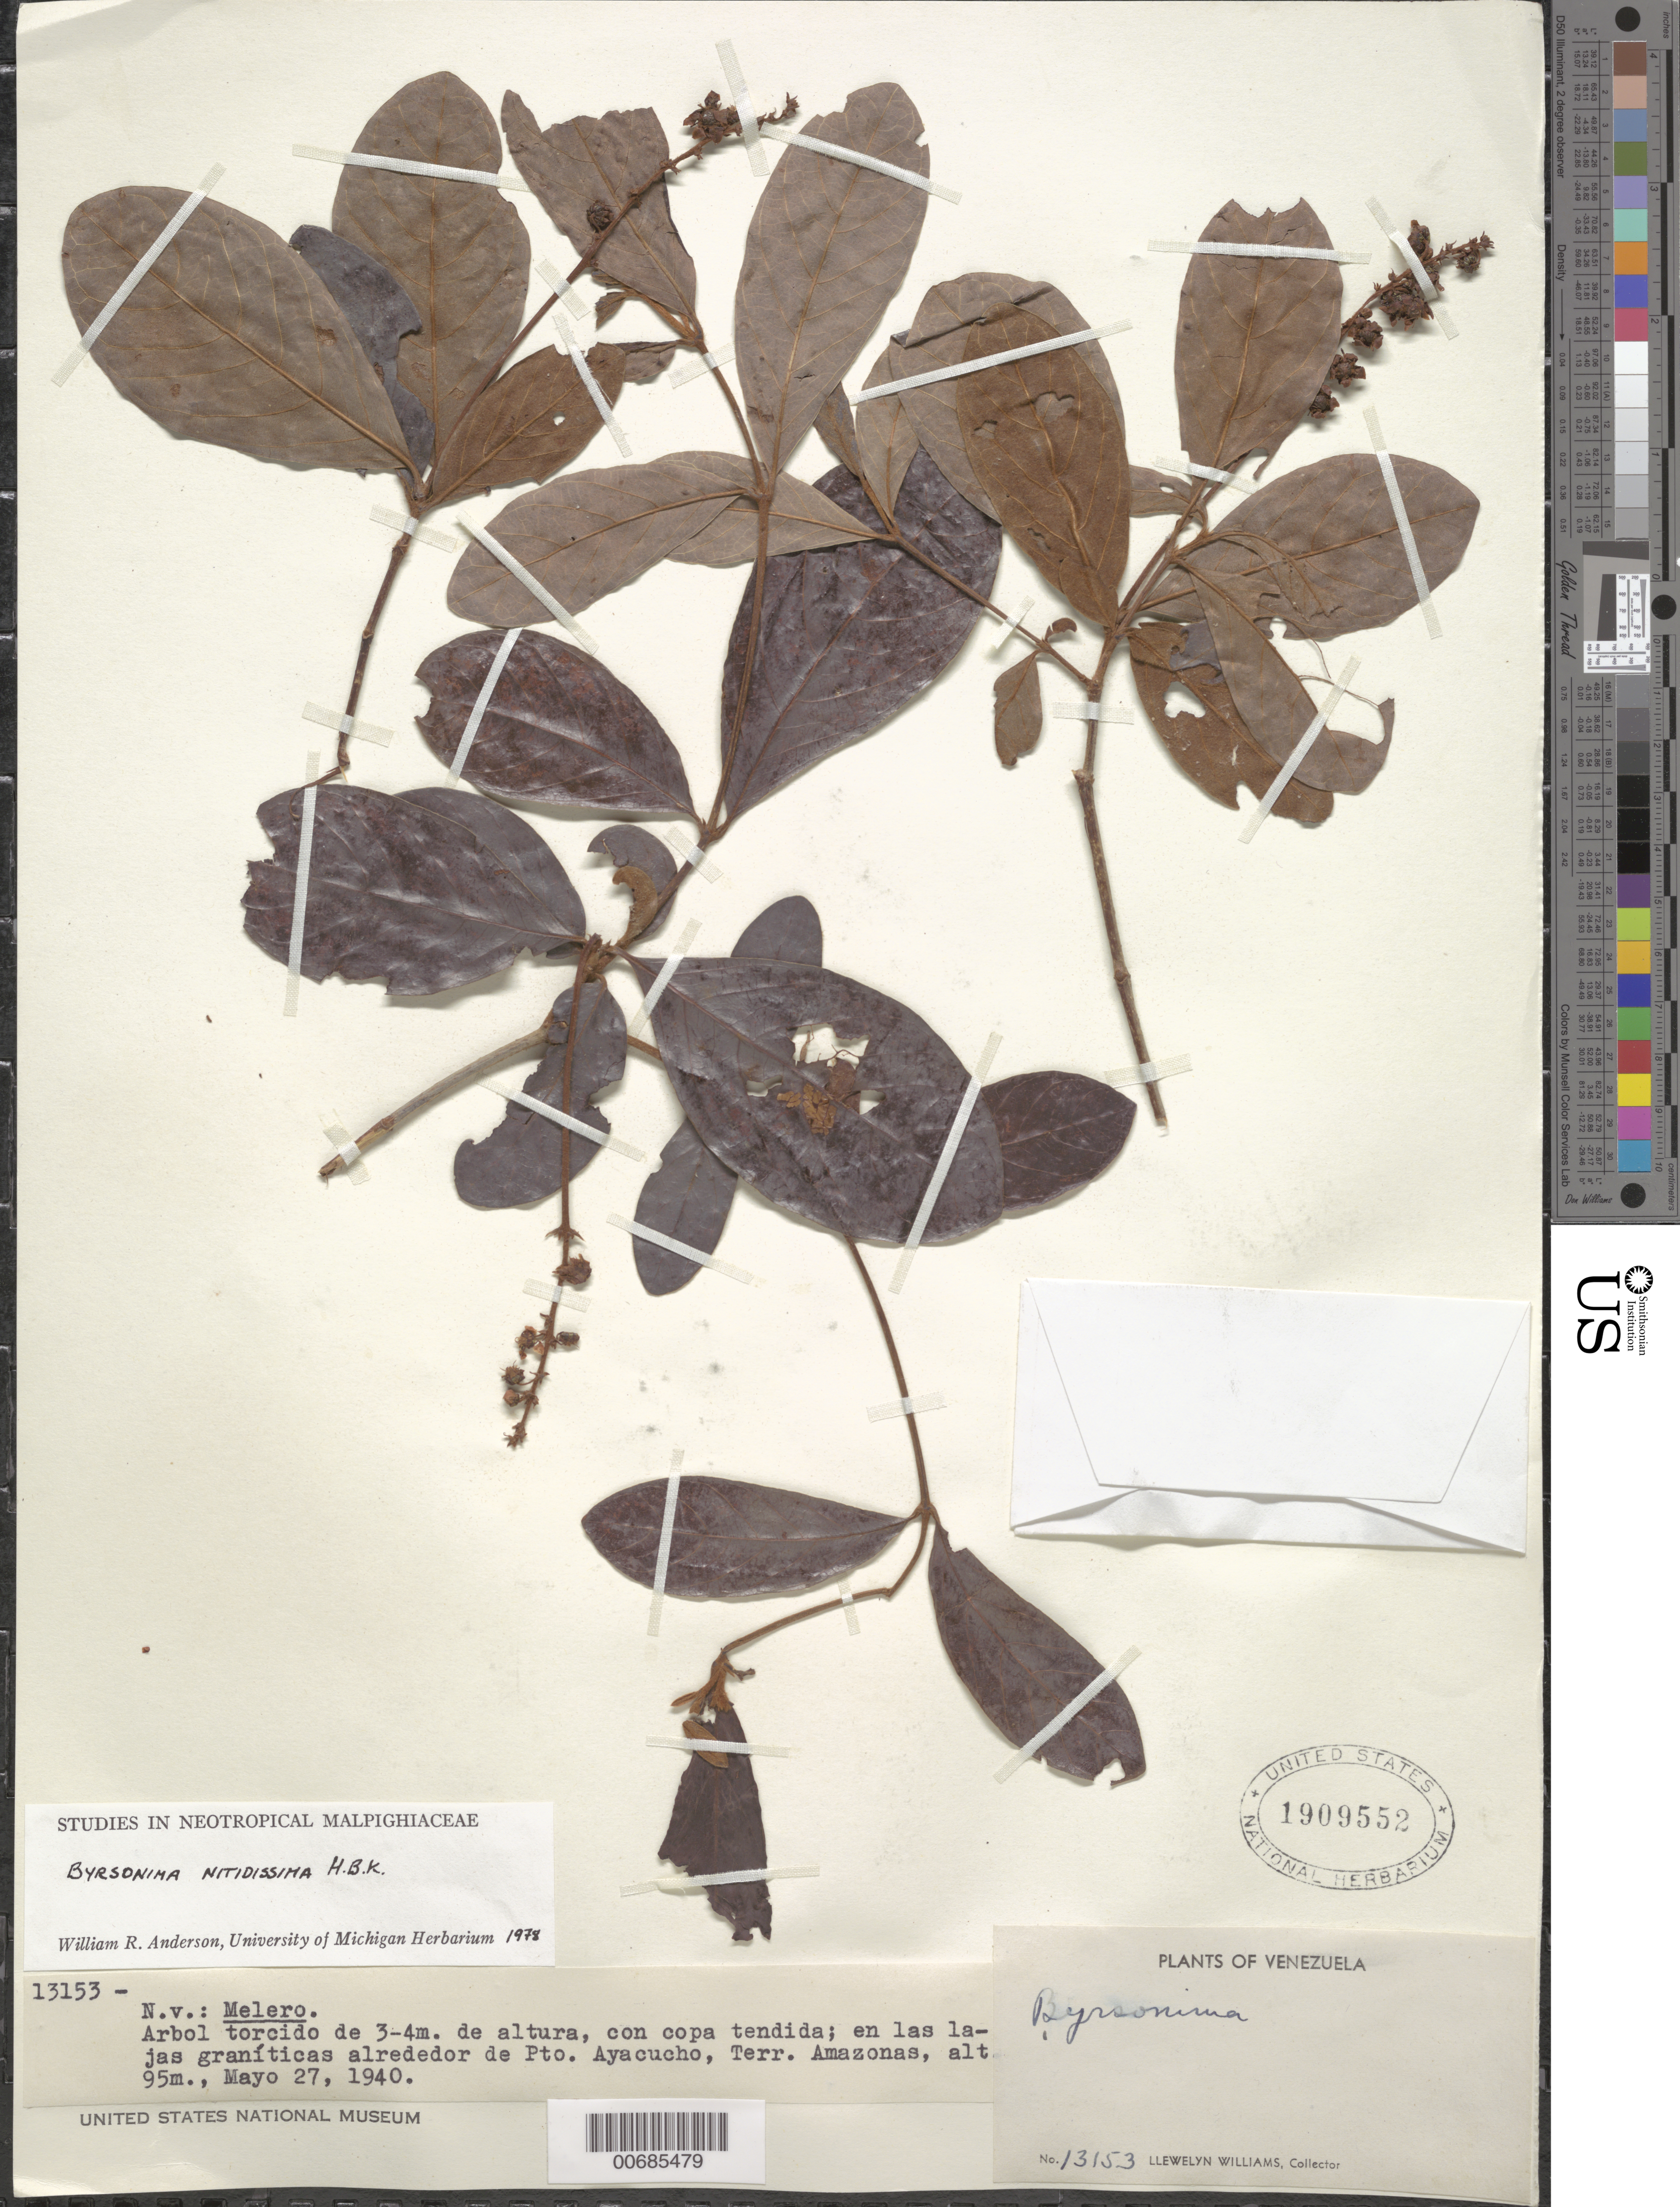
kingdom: Plantae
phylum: Tracheophyta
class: Magnoliopsida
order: Malpighiales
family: Malpighiaceae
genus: Byrsonima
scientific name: Byrsonima nitidissima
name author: Kunth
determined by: Anderson, W. R., (MICH), University of Michigan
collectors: Ll. Williams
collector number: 13153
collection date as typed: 27-May-40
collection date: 1940-05-27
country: Venezuela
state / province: Amazonas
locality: Puerto Ayacucho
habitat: Lajas graníticas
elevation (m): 95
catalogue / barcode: US 1909552